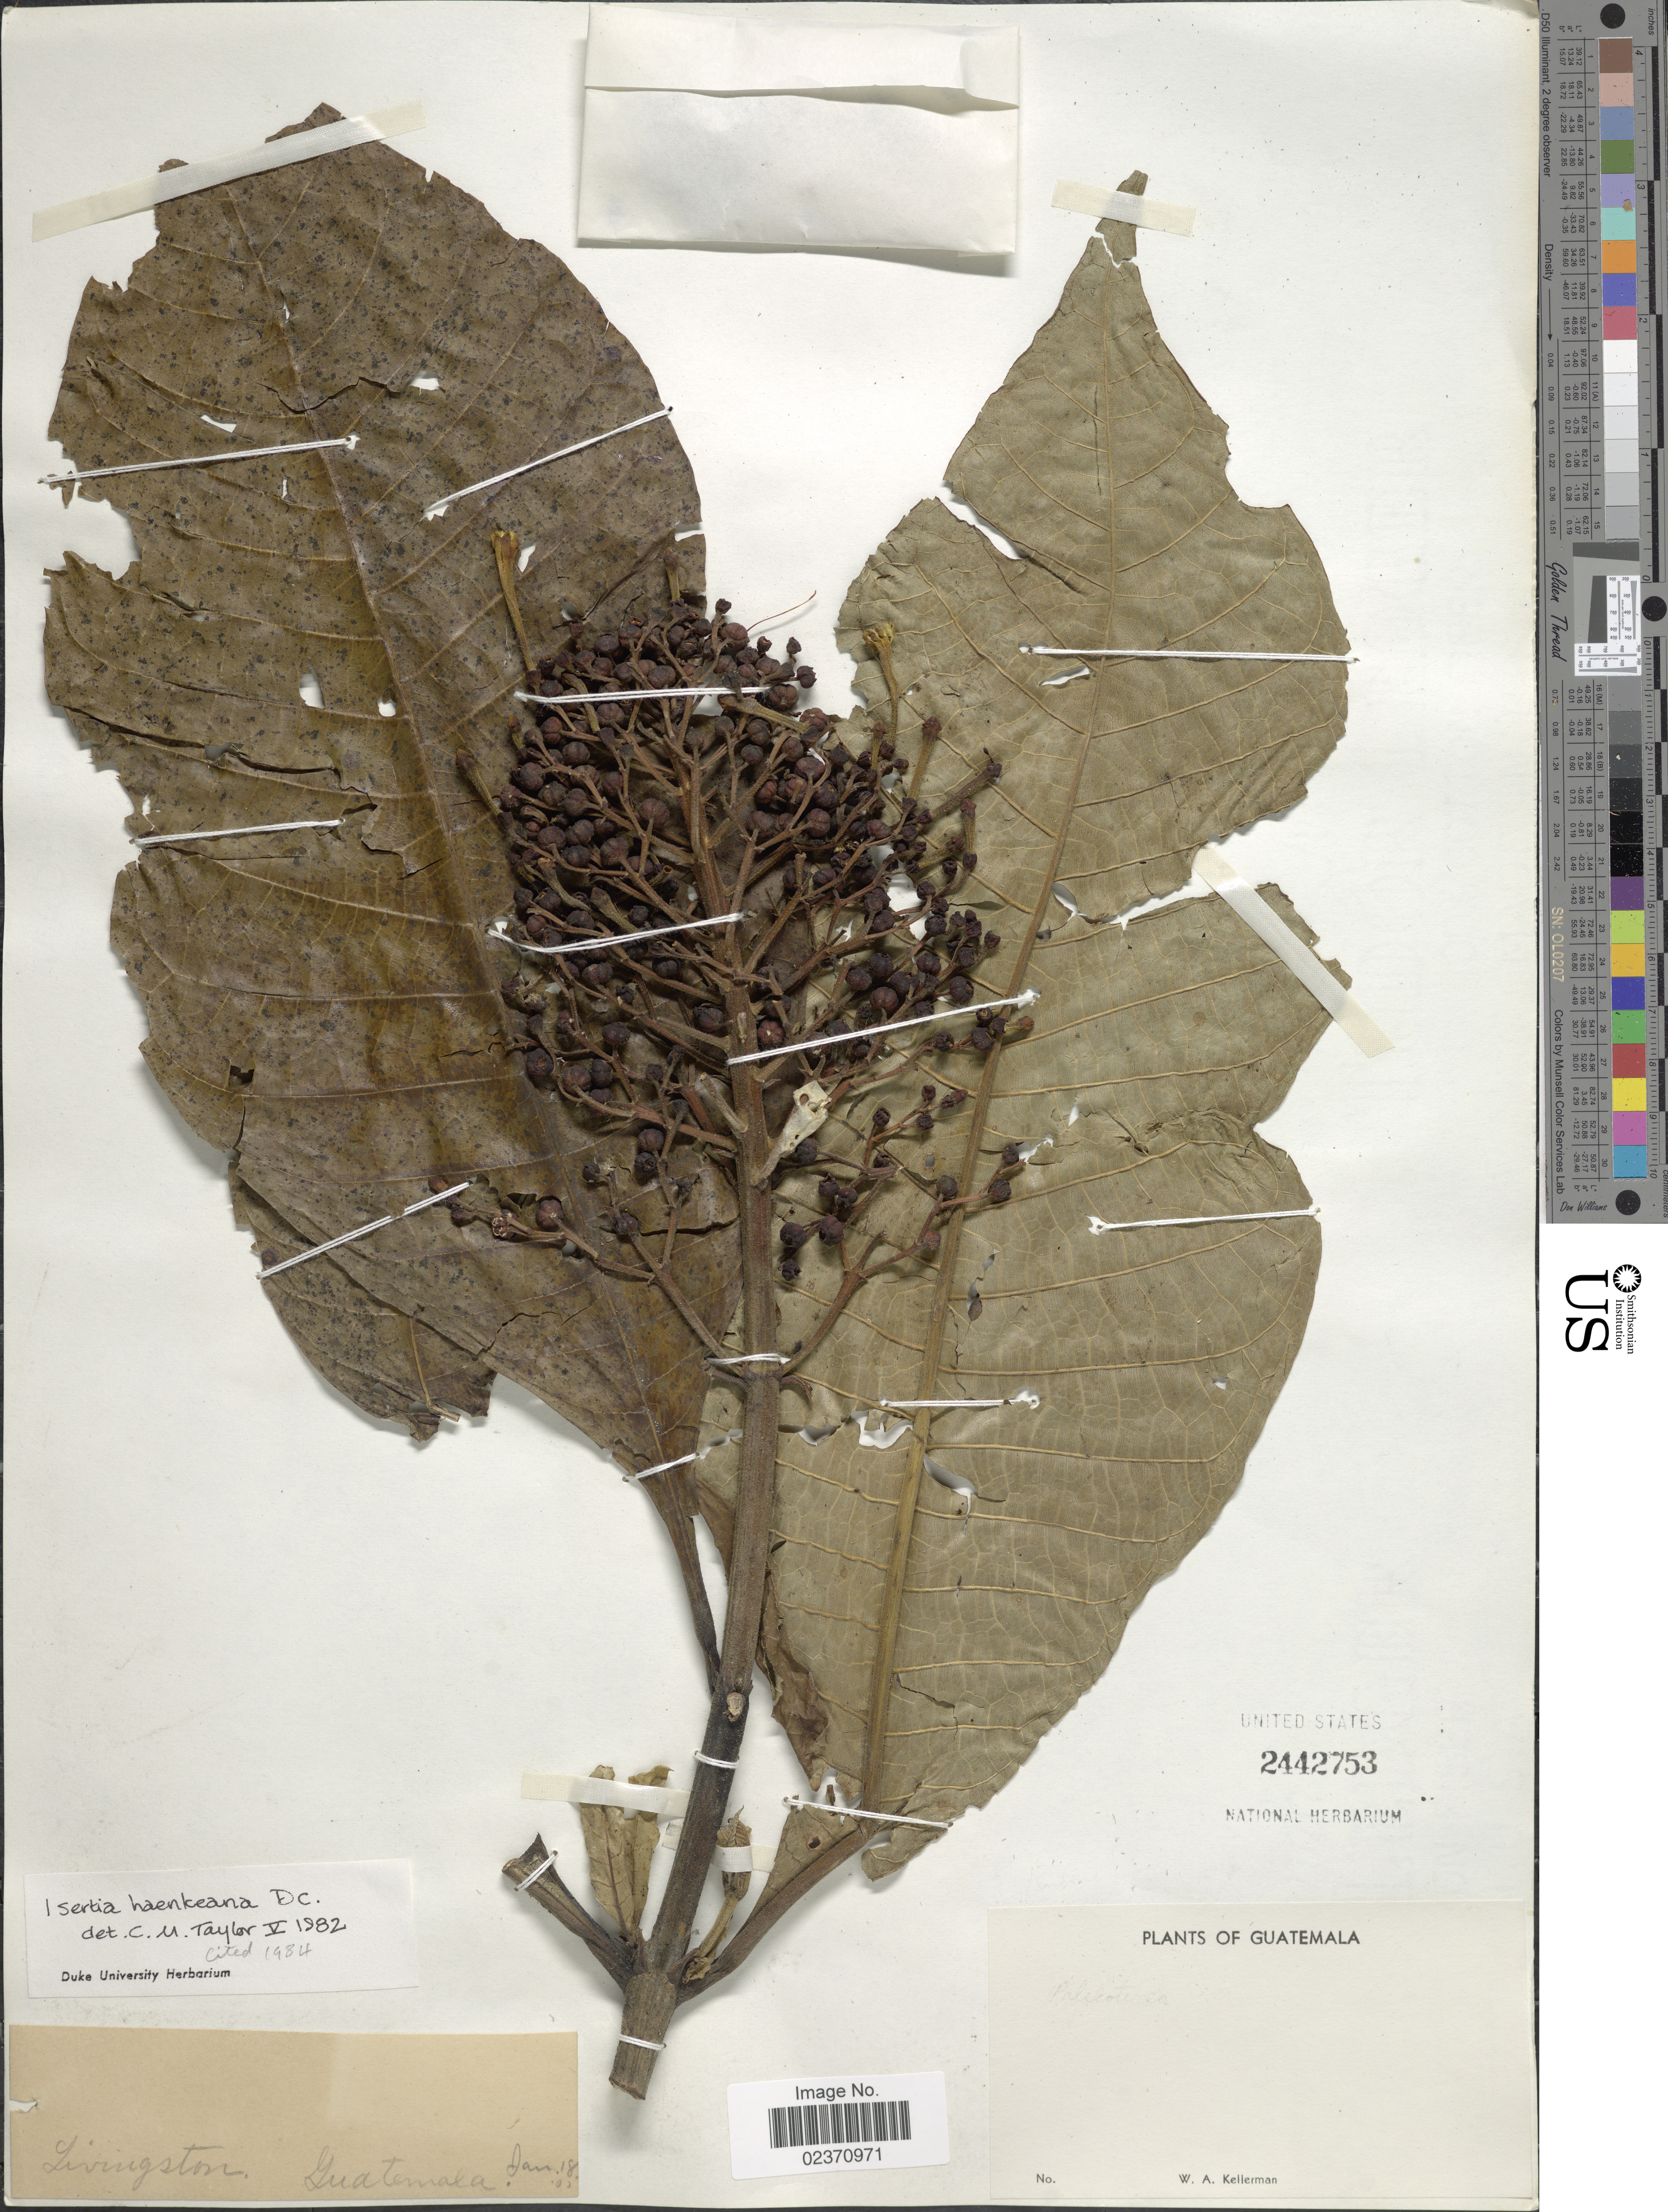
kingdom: Plantae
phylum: Tracheophyta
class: Magnoliopsida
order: Gentianales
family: Rubiaceae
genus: Isertia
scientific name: Isertia haenkeana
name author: DC.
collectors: W. Kellerman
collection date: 1902-01-18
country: Guatemala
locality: Livingston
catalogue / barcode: US 2442753